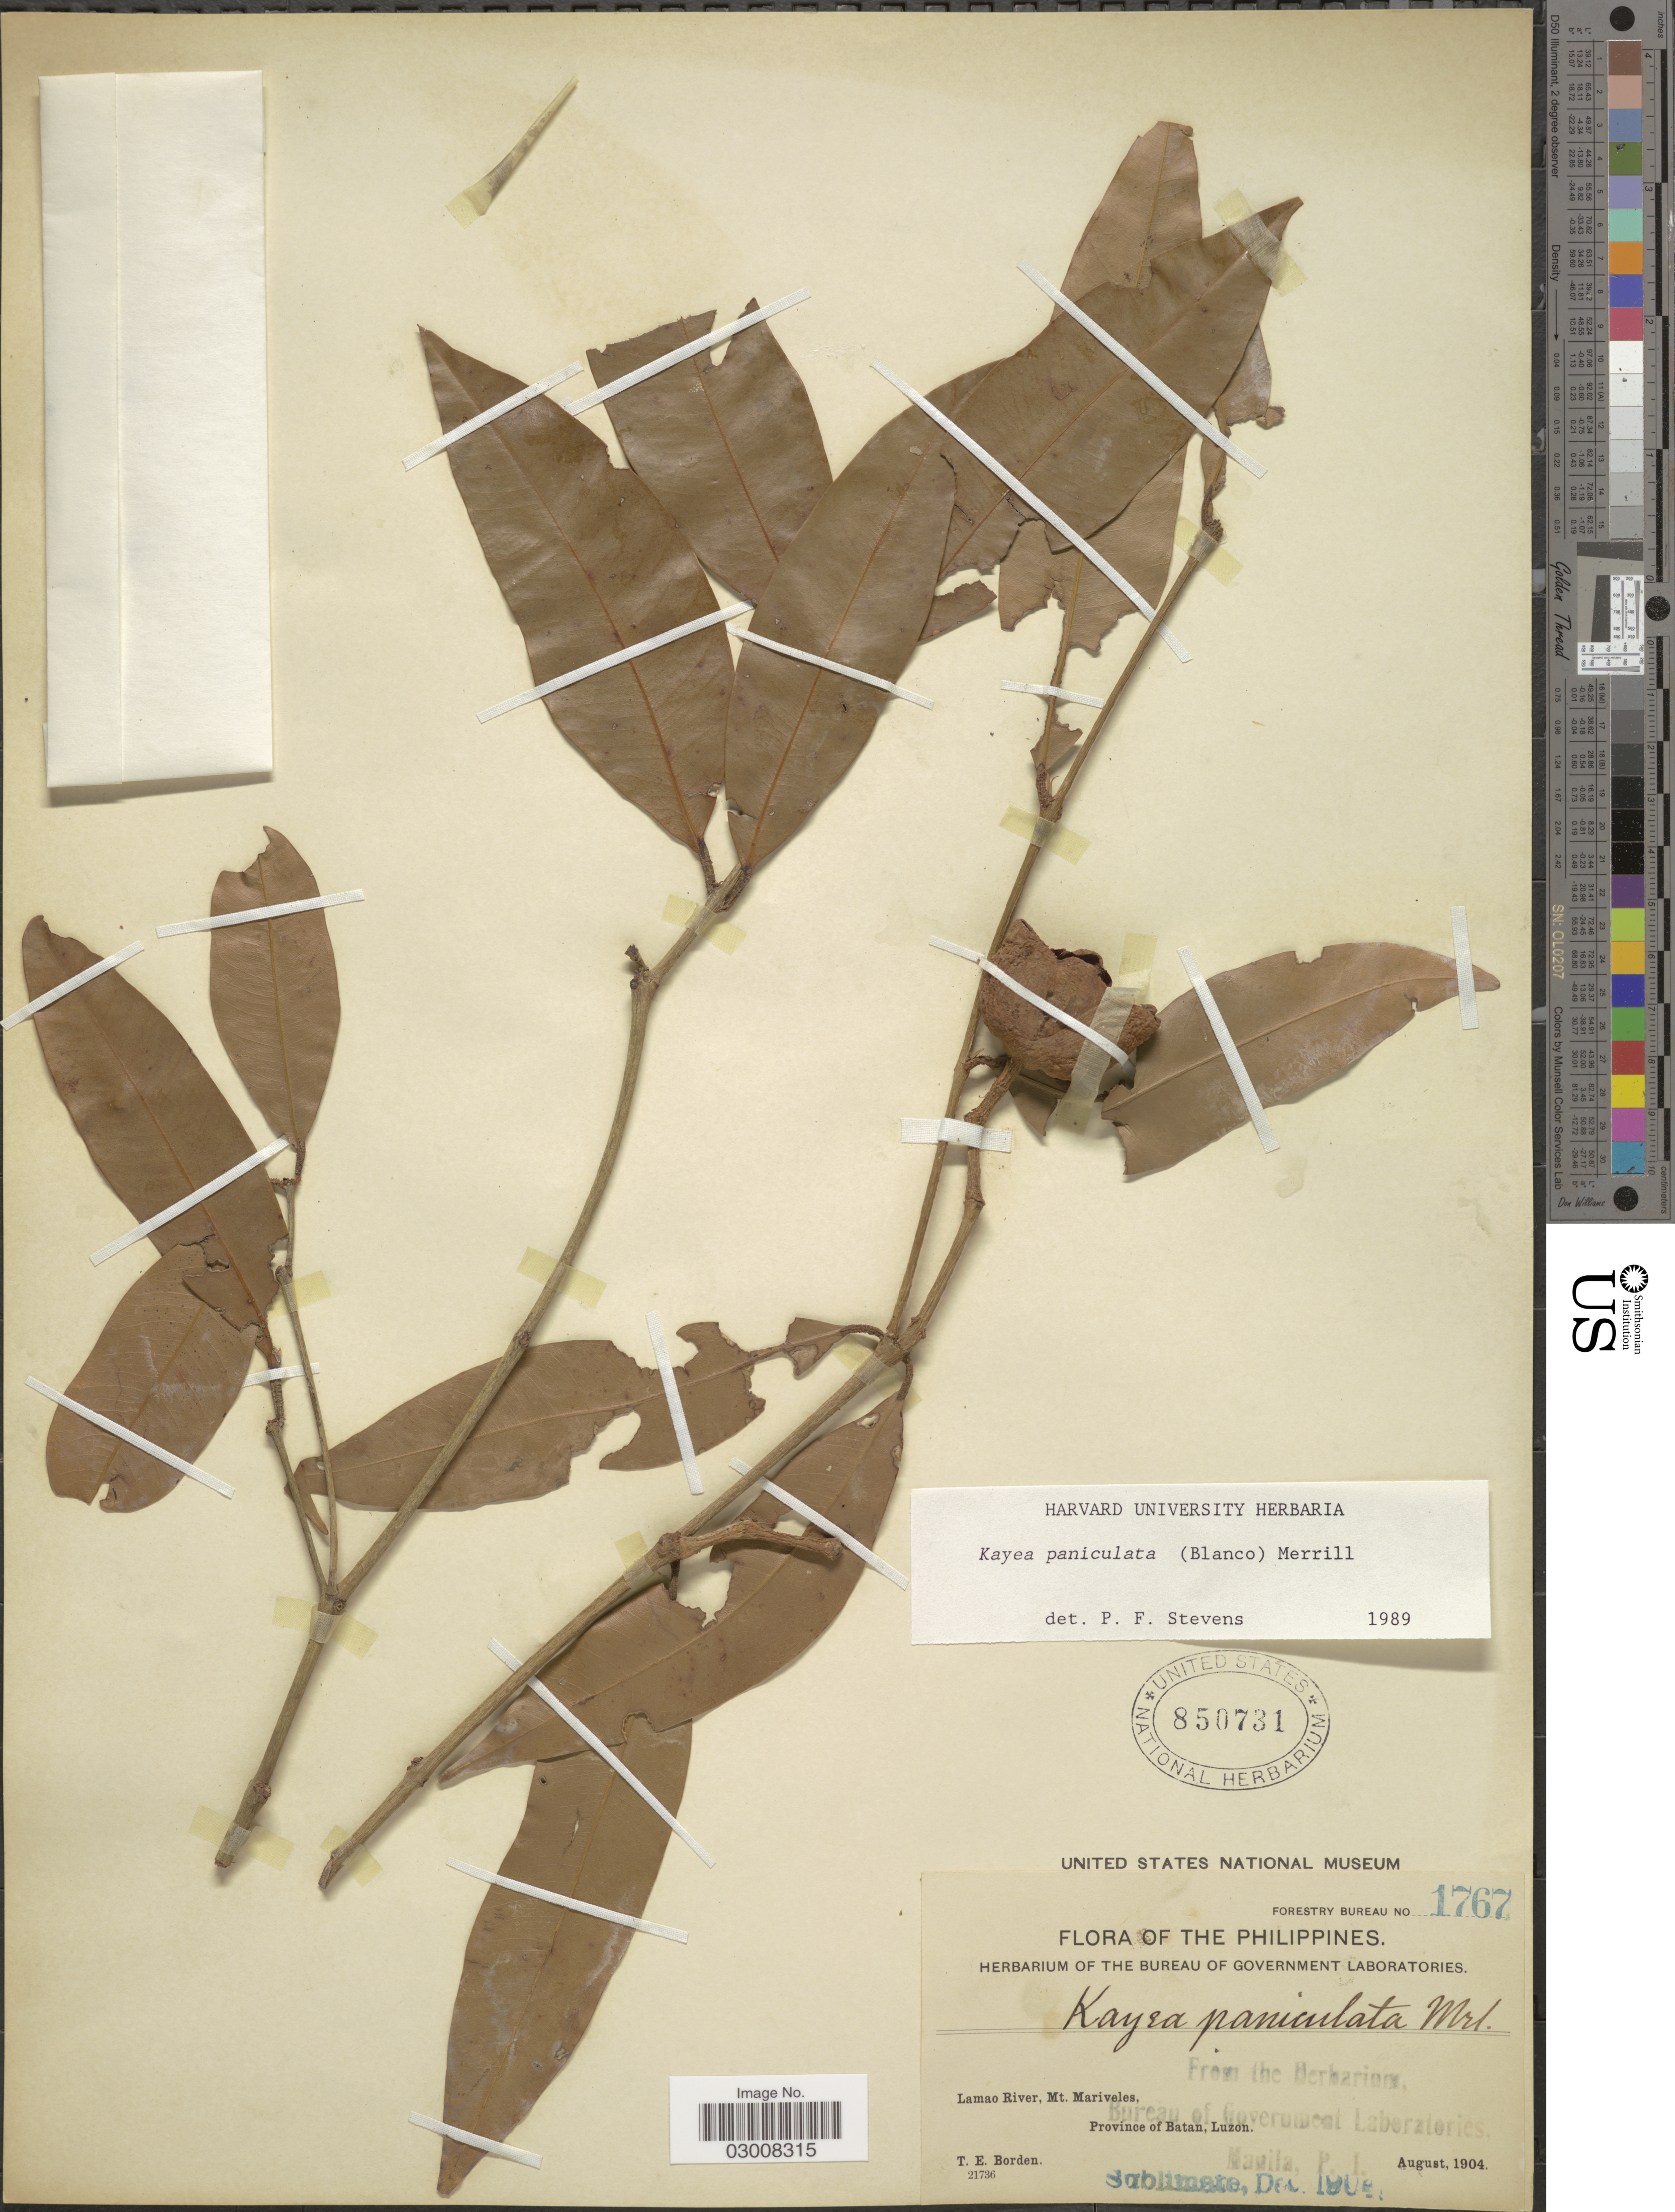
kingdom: Plantae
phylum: Tracheophyta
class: Magnoliopsida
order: Malpighiales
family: Calophyllaceae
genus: Kayea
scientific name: Kayea paniculata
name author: (Blanco) Merr.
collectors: T. E. Borden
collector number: Forestry Bureau 1767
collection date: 1904-08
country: Philippines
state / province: Cagayan Valley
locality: Lamao River, Mt. Mariveles, Province of Batan, Luzon.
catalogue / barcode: US 850731